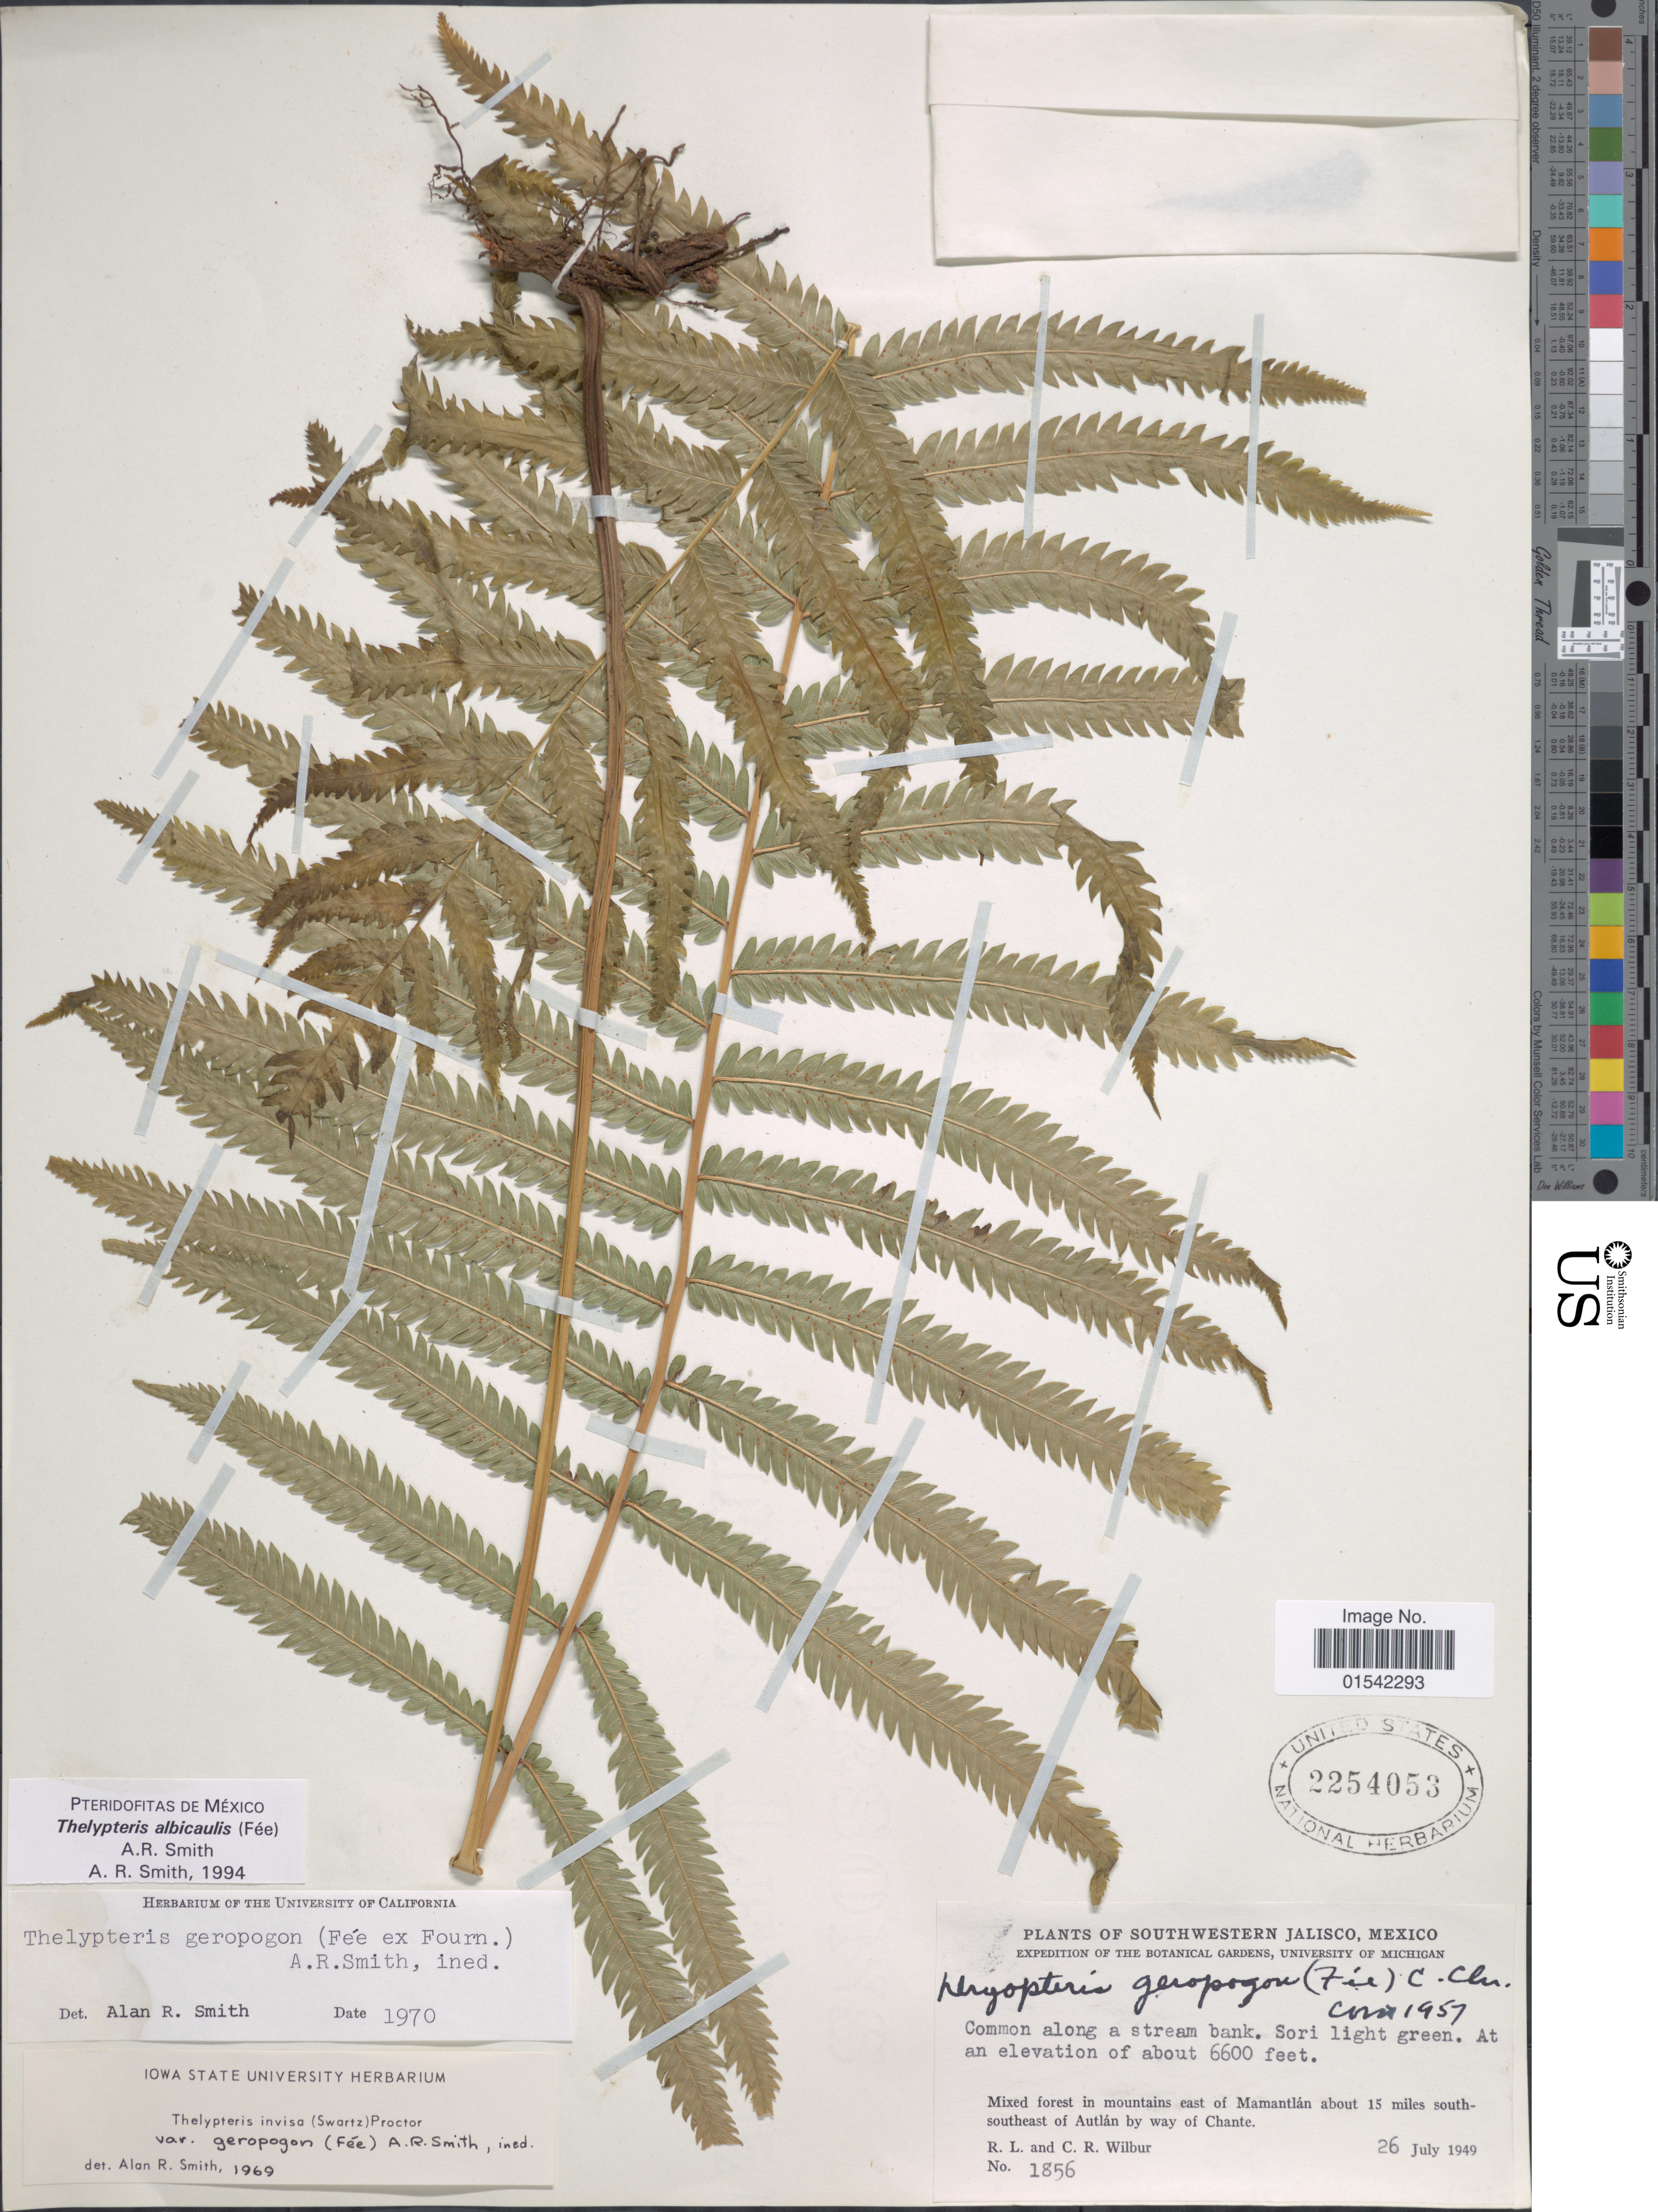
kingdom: Plantae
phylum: Tracheophyta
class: Polypodiopsida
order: Polypodiales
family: Thelypteridaceae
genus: Cyclosorus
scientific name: Cyclosorus albicaulis (Fée) comb. nov., ined 2015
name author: (Fée)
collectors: R. L. Wilbur & C. Wilbur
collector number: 1856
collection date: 1949-07-26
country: Mexico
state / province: Jalisco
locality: Southwestern Jalisco, Mixed forest in mountains east of Mamantlán about 15 miles south-southeast of Autlán by way of Chante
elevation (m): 2012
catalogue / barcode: US 2254053